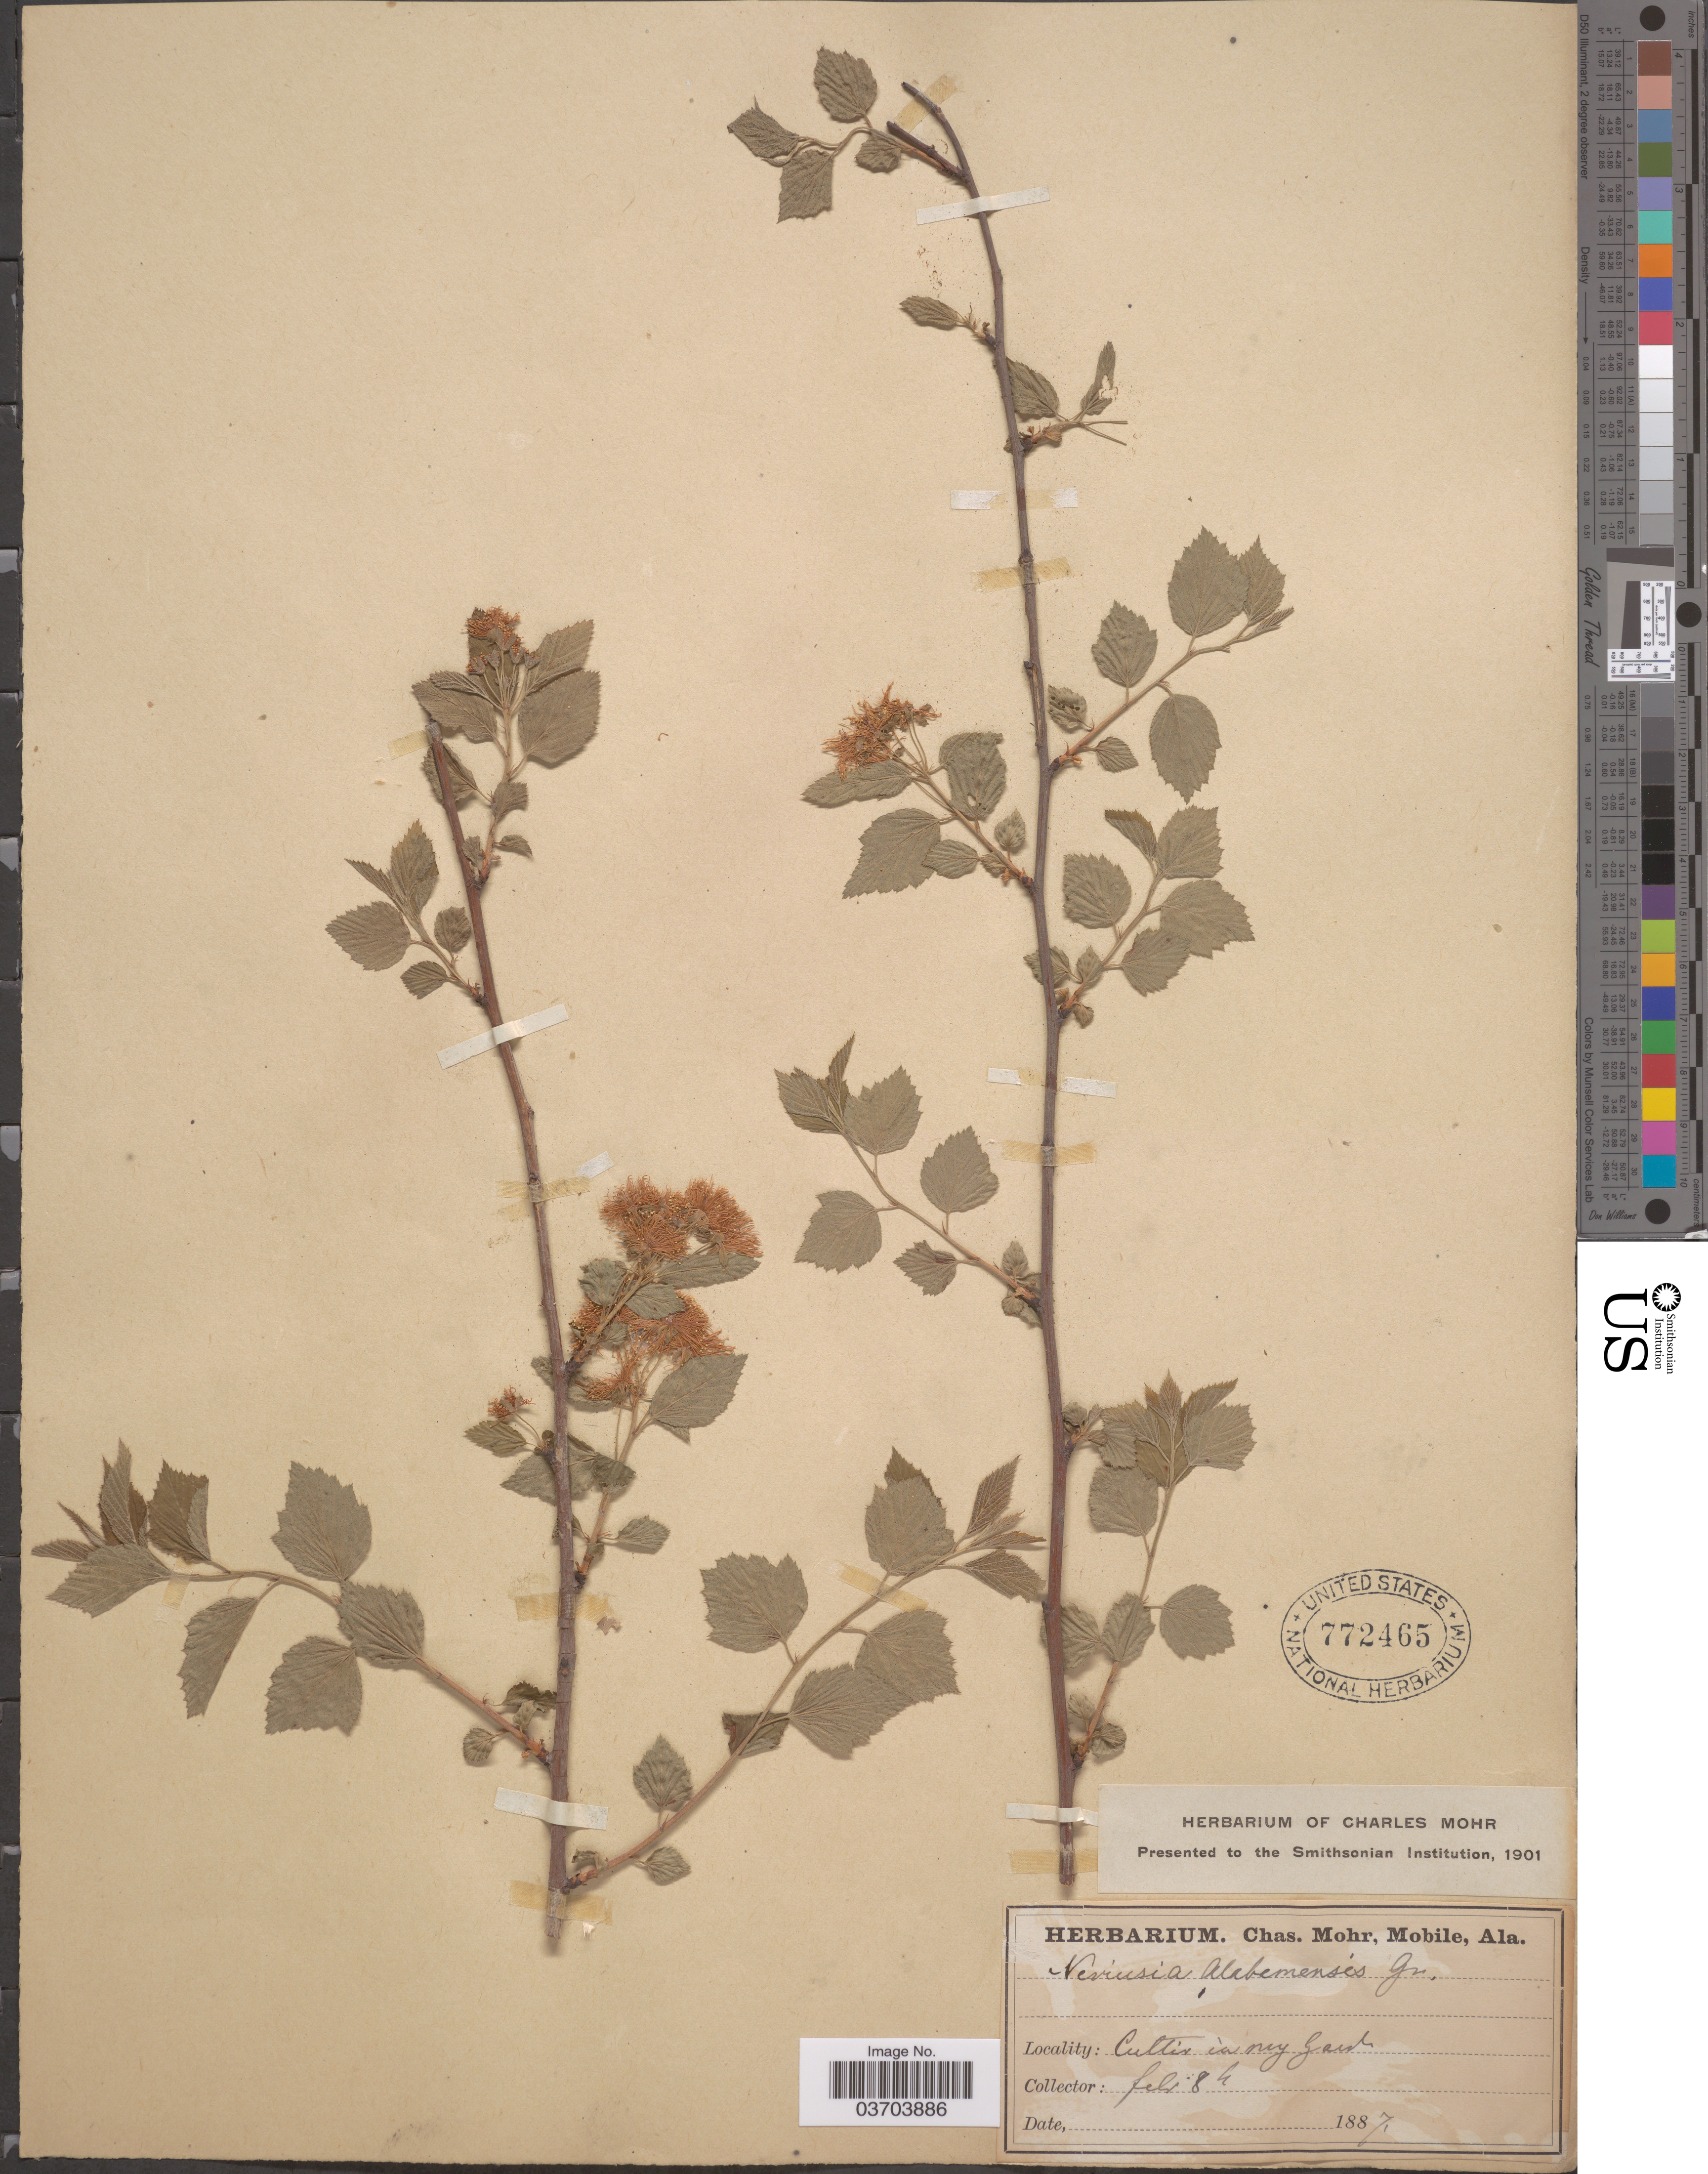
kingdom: Plantae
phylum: Tracheophyta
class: Magnoliopsida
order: Rosales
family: Rosaceae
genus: Neviusia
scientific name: Neviusia alabamensis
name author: A. Gray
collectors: ex herb. Charles Mohr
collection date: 1887-02-08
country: United States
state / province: Alabama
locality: In my Gard.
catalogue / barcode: US 772465